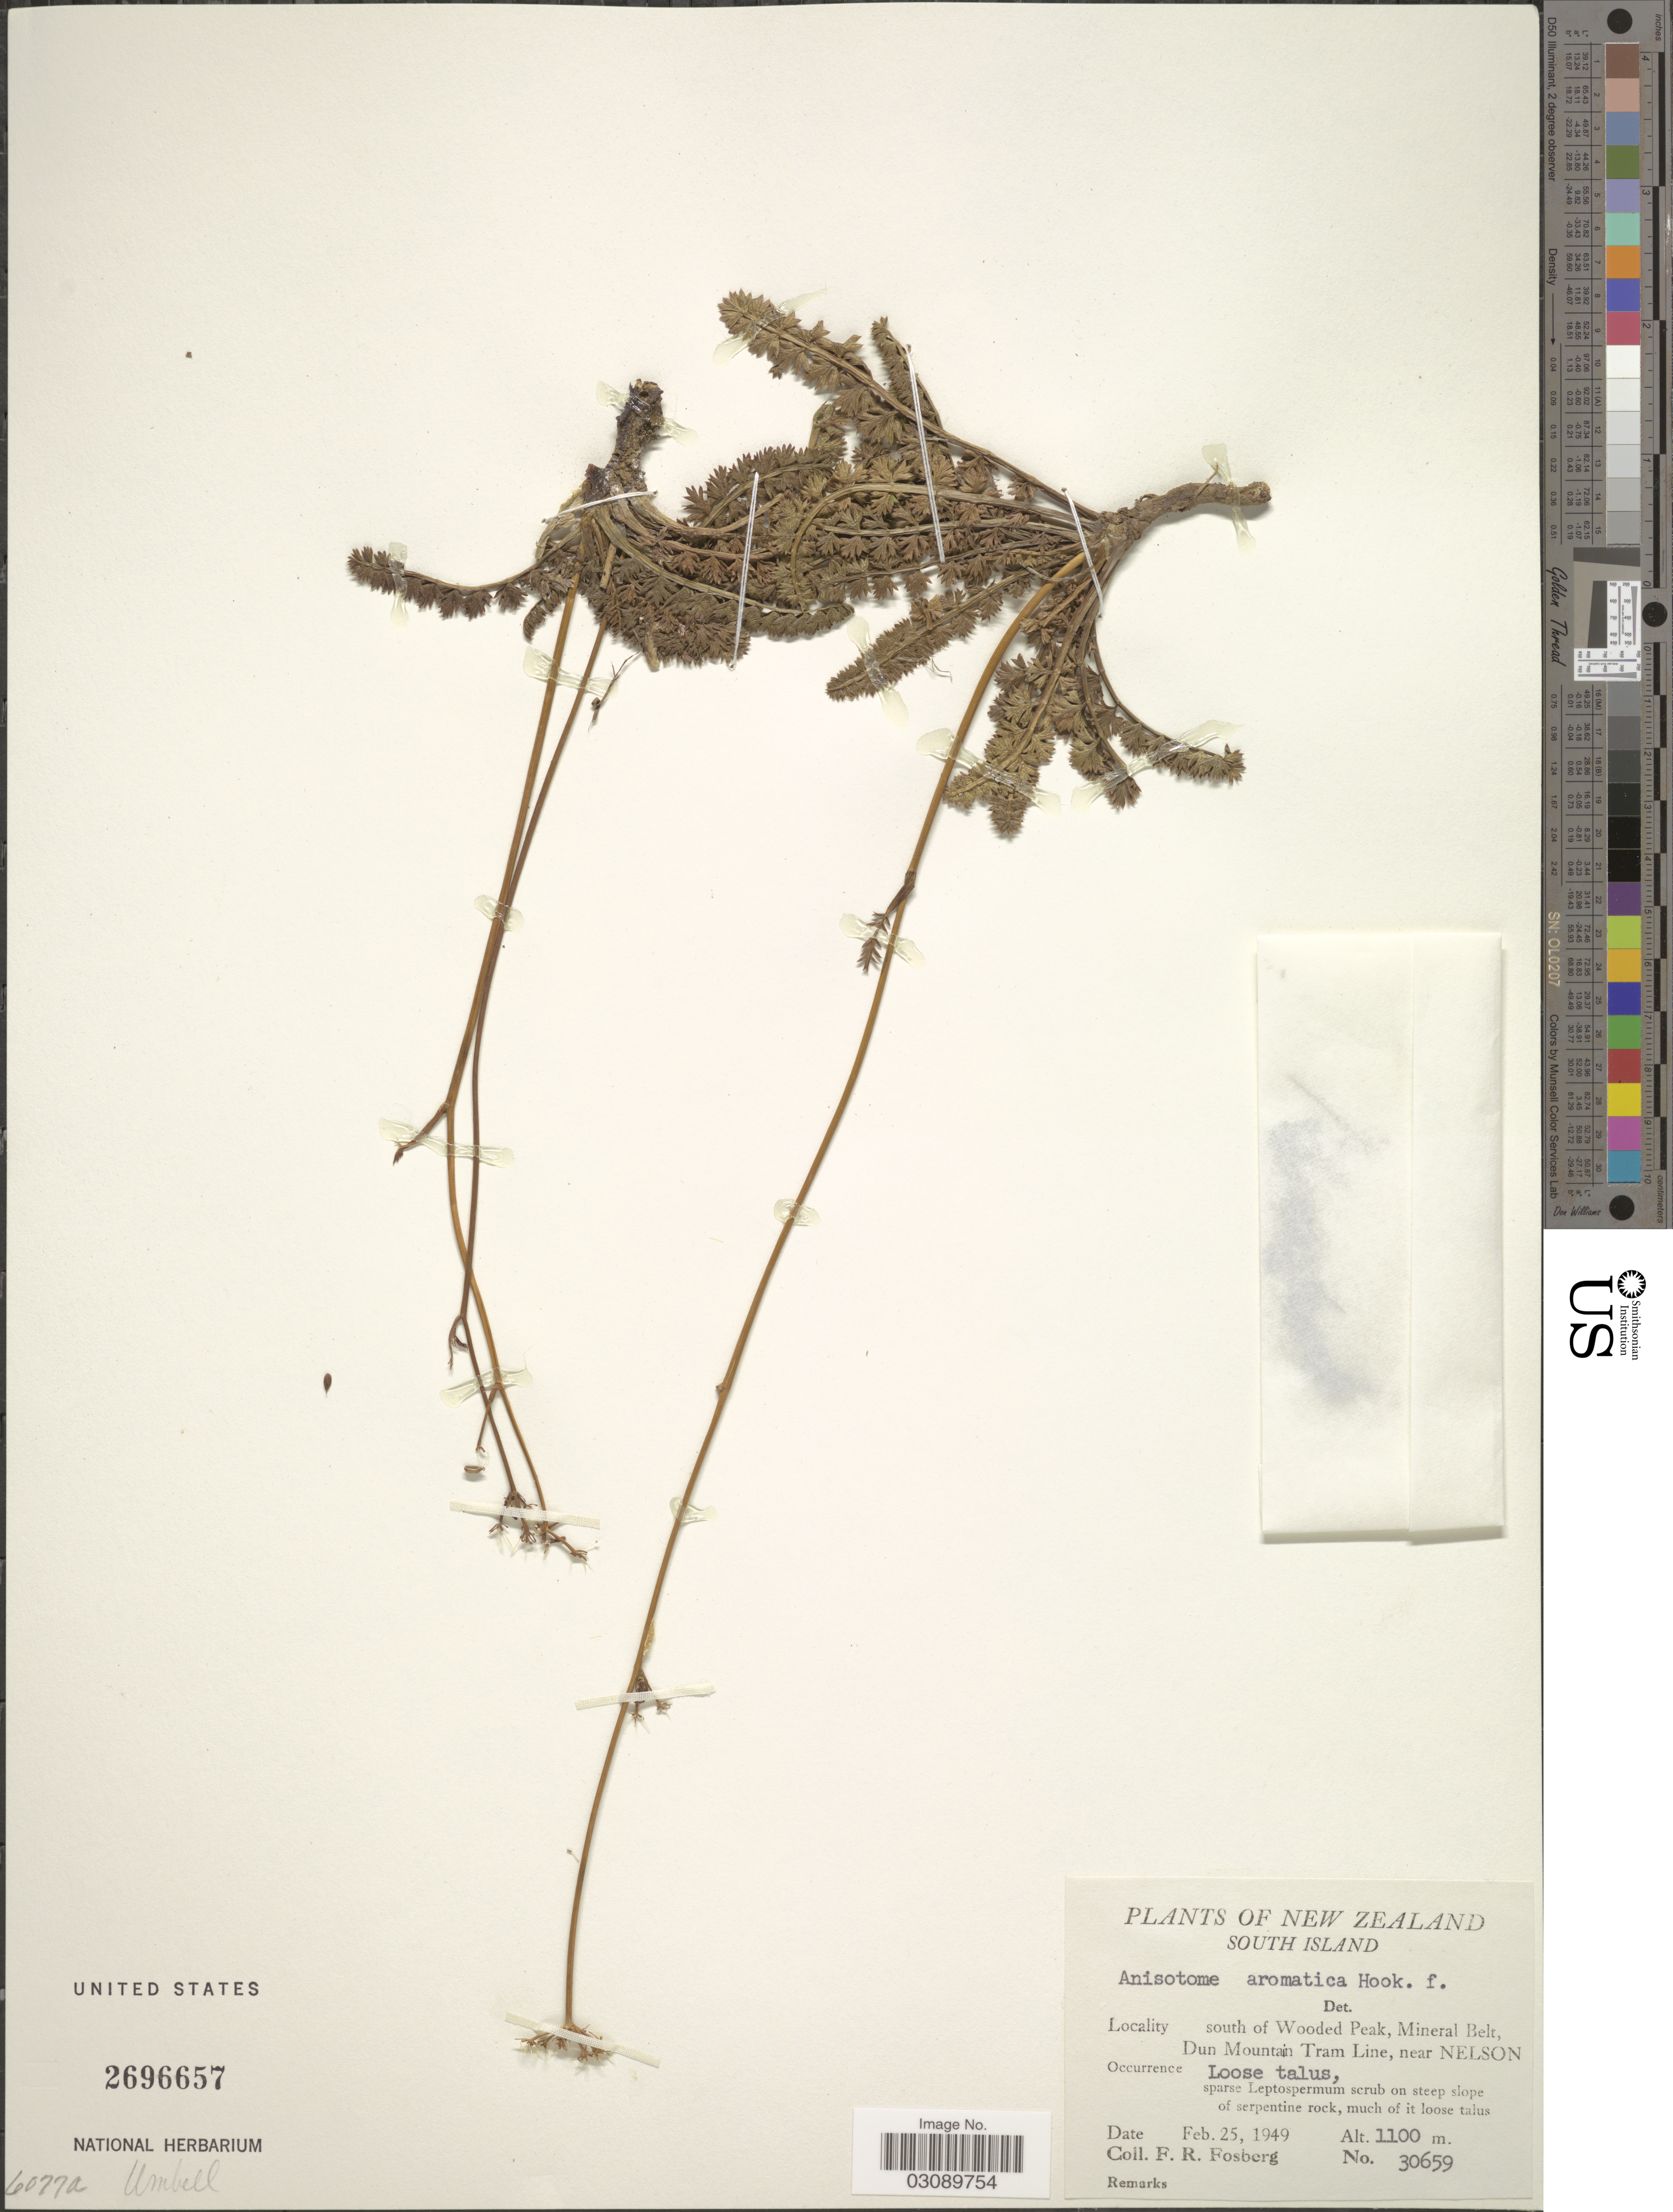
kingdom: Plantae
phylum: Tracheophyta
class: Magnoliopsida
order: Apiales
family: Apiaceae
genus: Anisotome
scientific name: Anisotome aromatica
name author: Hook. f.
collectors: F. R. Fosberg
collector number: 30659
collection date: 1949-02-25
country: New Zealand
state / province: Nelson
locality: South Island. South of Wooded Peak, Mineral Belt, Dun Mountain Tram Line, near Nelson.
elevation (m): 1100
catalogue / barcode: US 2696657